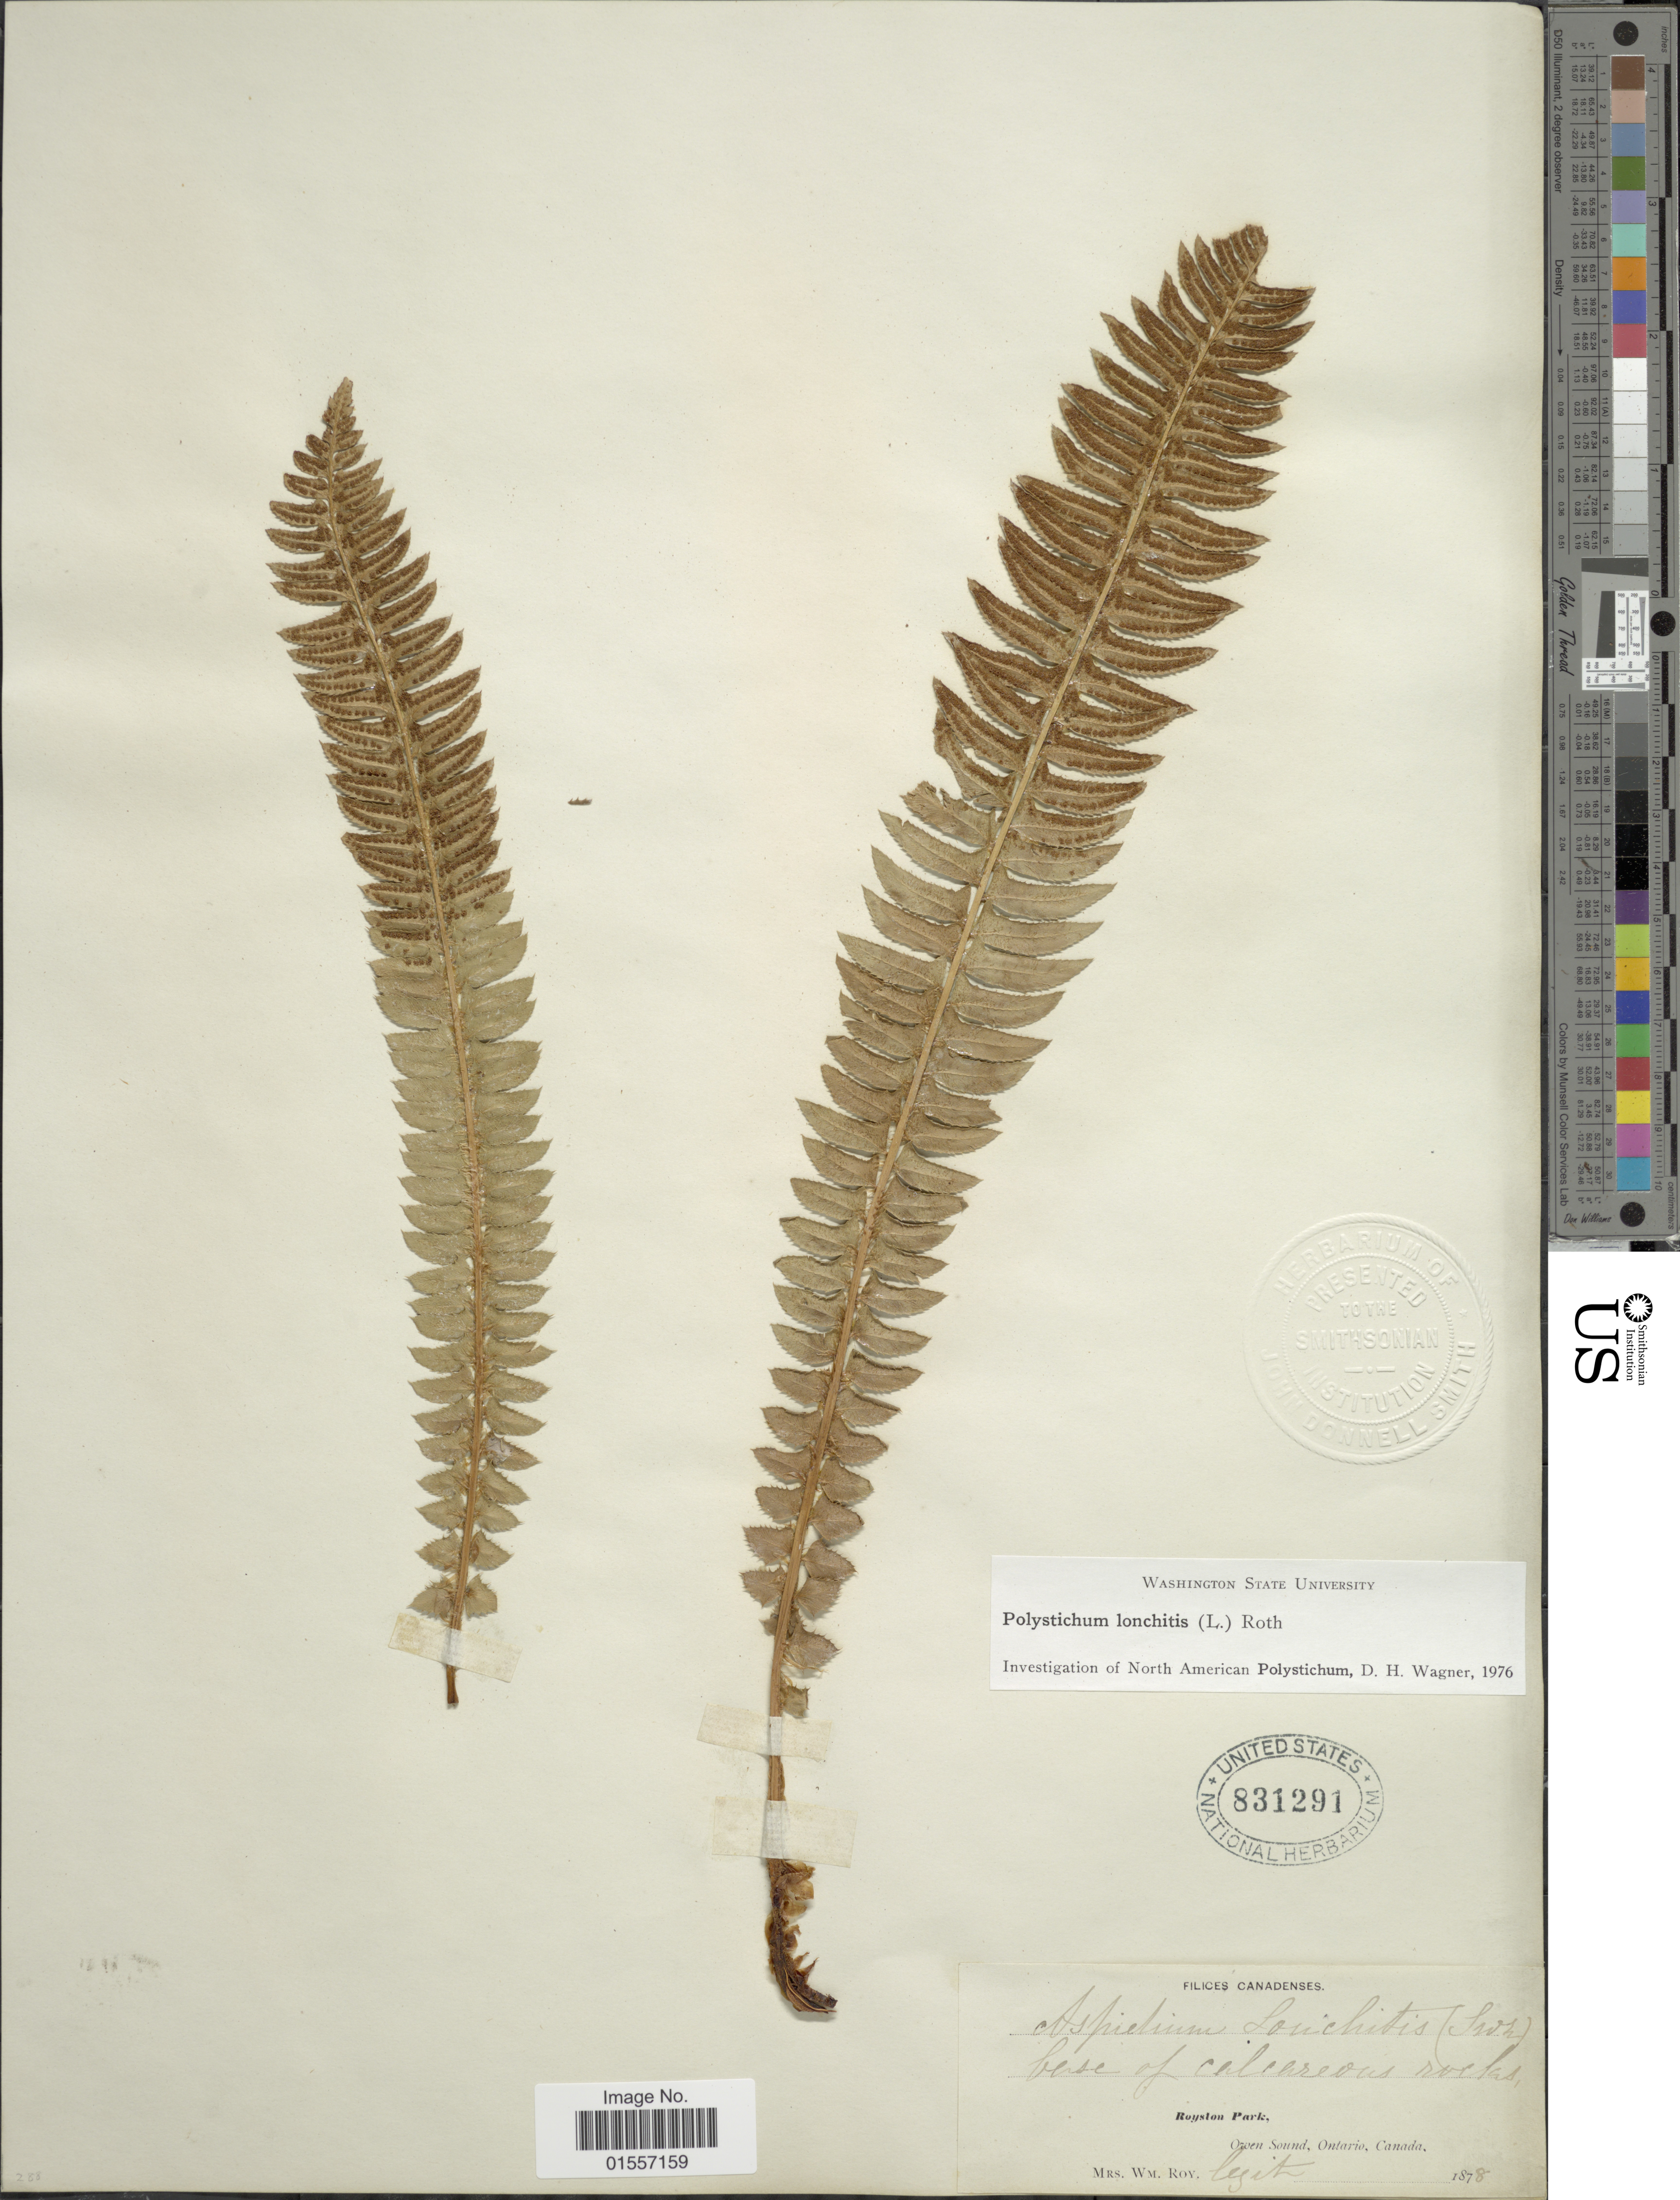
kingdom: Plantae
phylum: Tracheophyta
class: Polypodiopsida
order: Polypodiales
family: Dryopteridaceae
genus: Polystichum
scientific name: Polystichum lonchitis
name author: (Roth) L.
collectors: W. Roy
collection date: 1878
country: Canada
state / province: Ontario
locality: Base of Calcareous rocks, Royston Park, Owen Sound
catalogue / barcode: US 831291